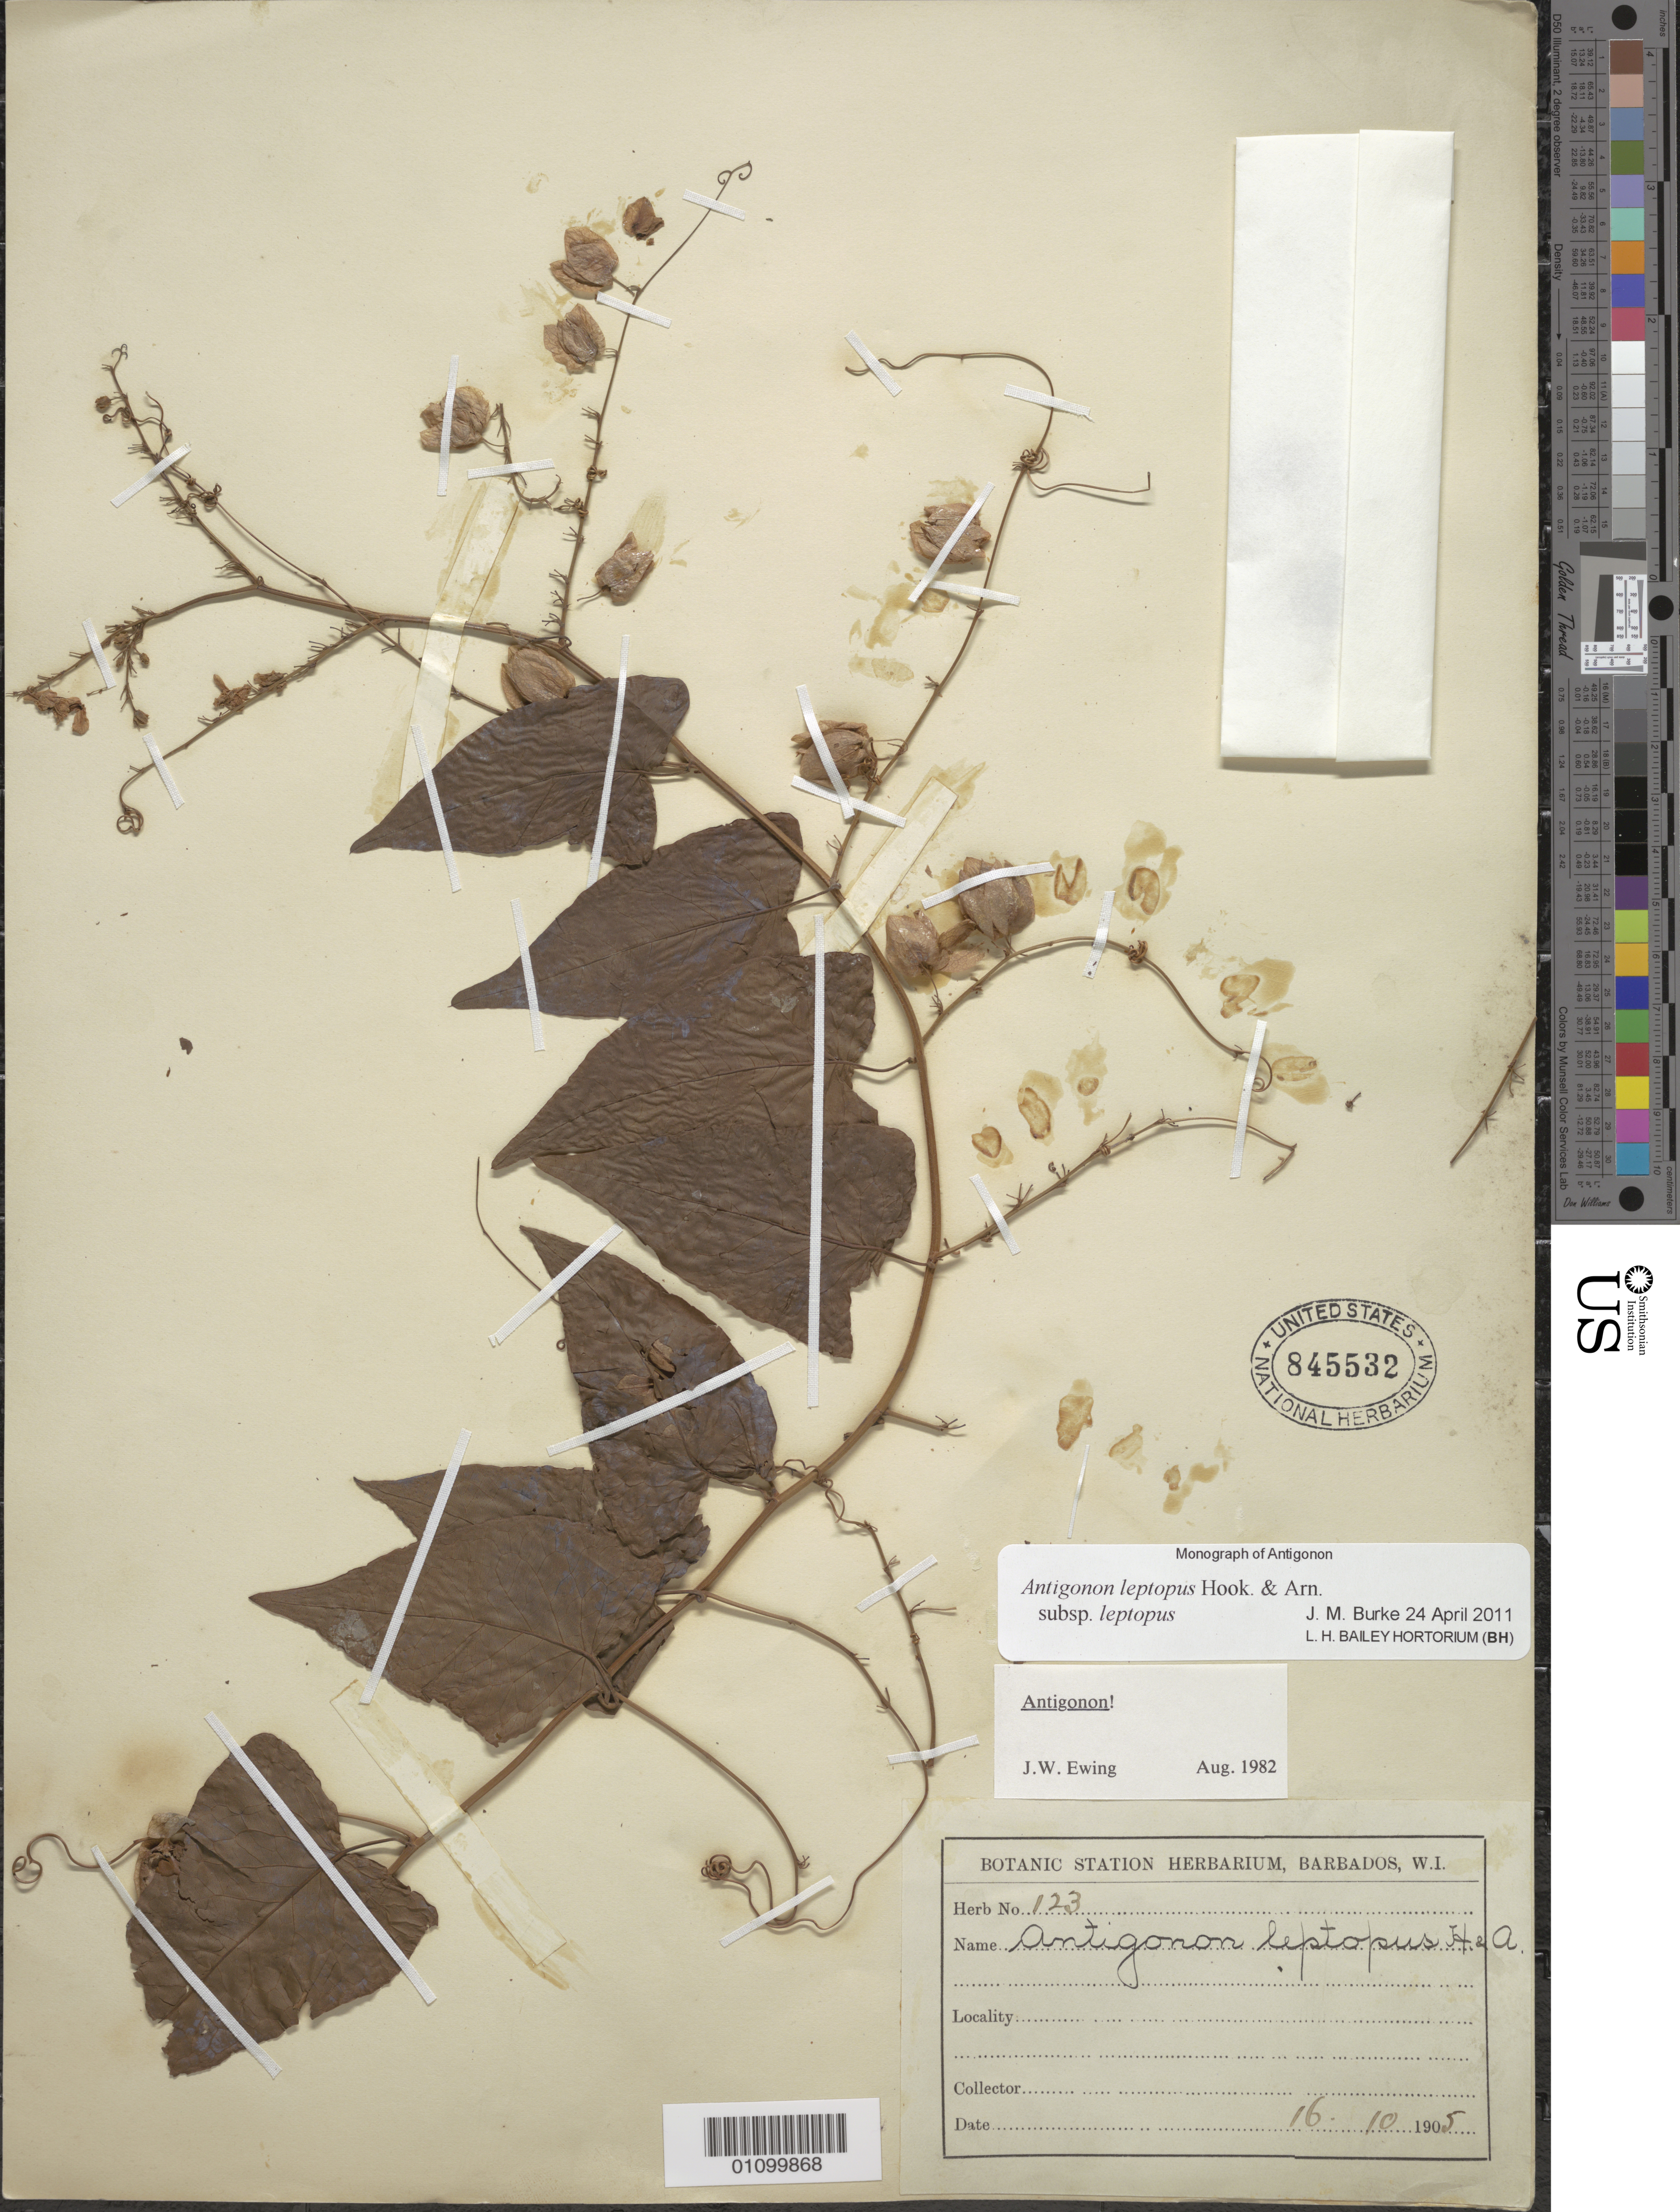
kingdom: Plantae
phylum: Tracheophyta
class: Magnoliopsida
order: Caryophyllales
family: Polygonaceae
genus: Antigonon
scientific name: Antigonon leptopus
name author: Hook. & Arn.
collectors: ex herb. Bot. Sta. Barbados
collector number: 123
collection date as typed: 16 Oct 1905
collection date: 1905-10-16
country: Barbados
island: Barbados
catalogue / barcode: US 845532